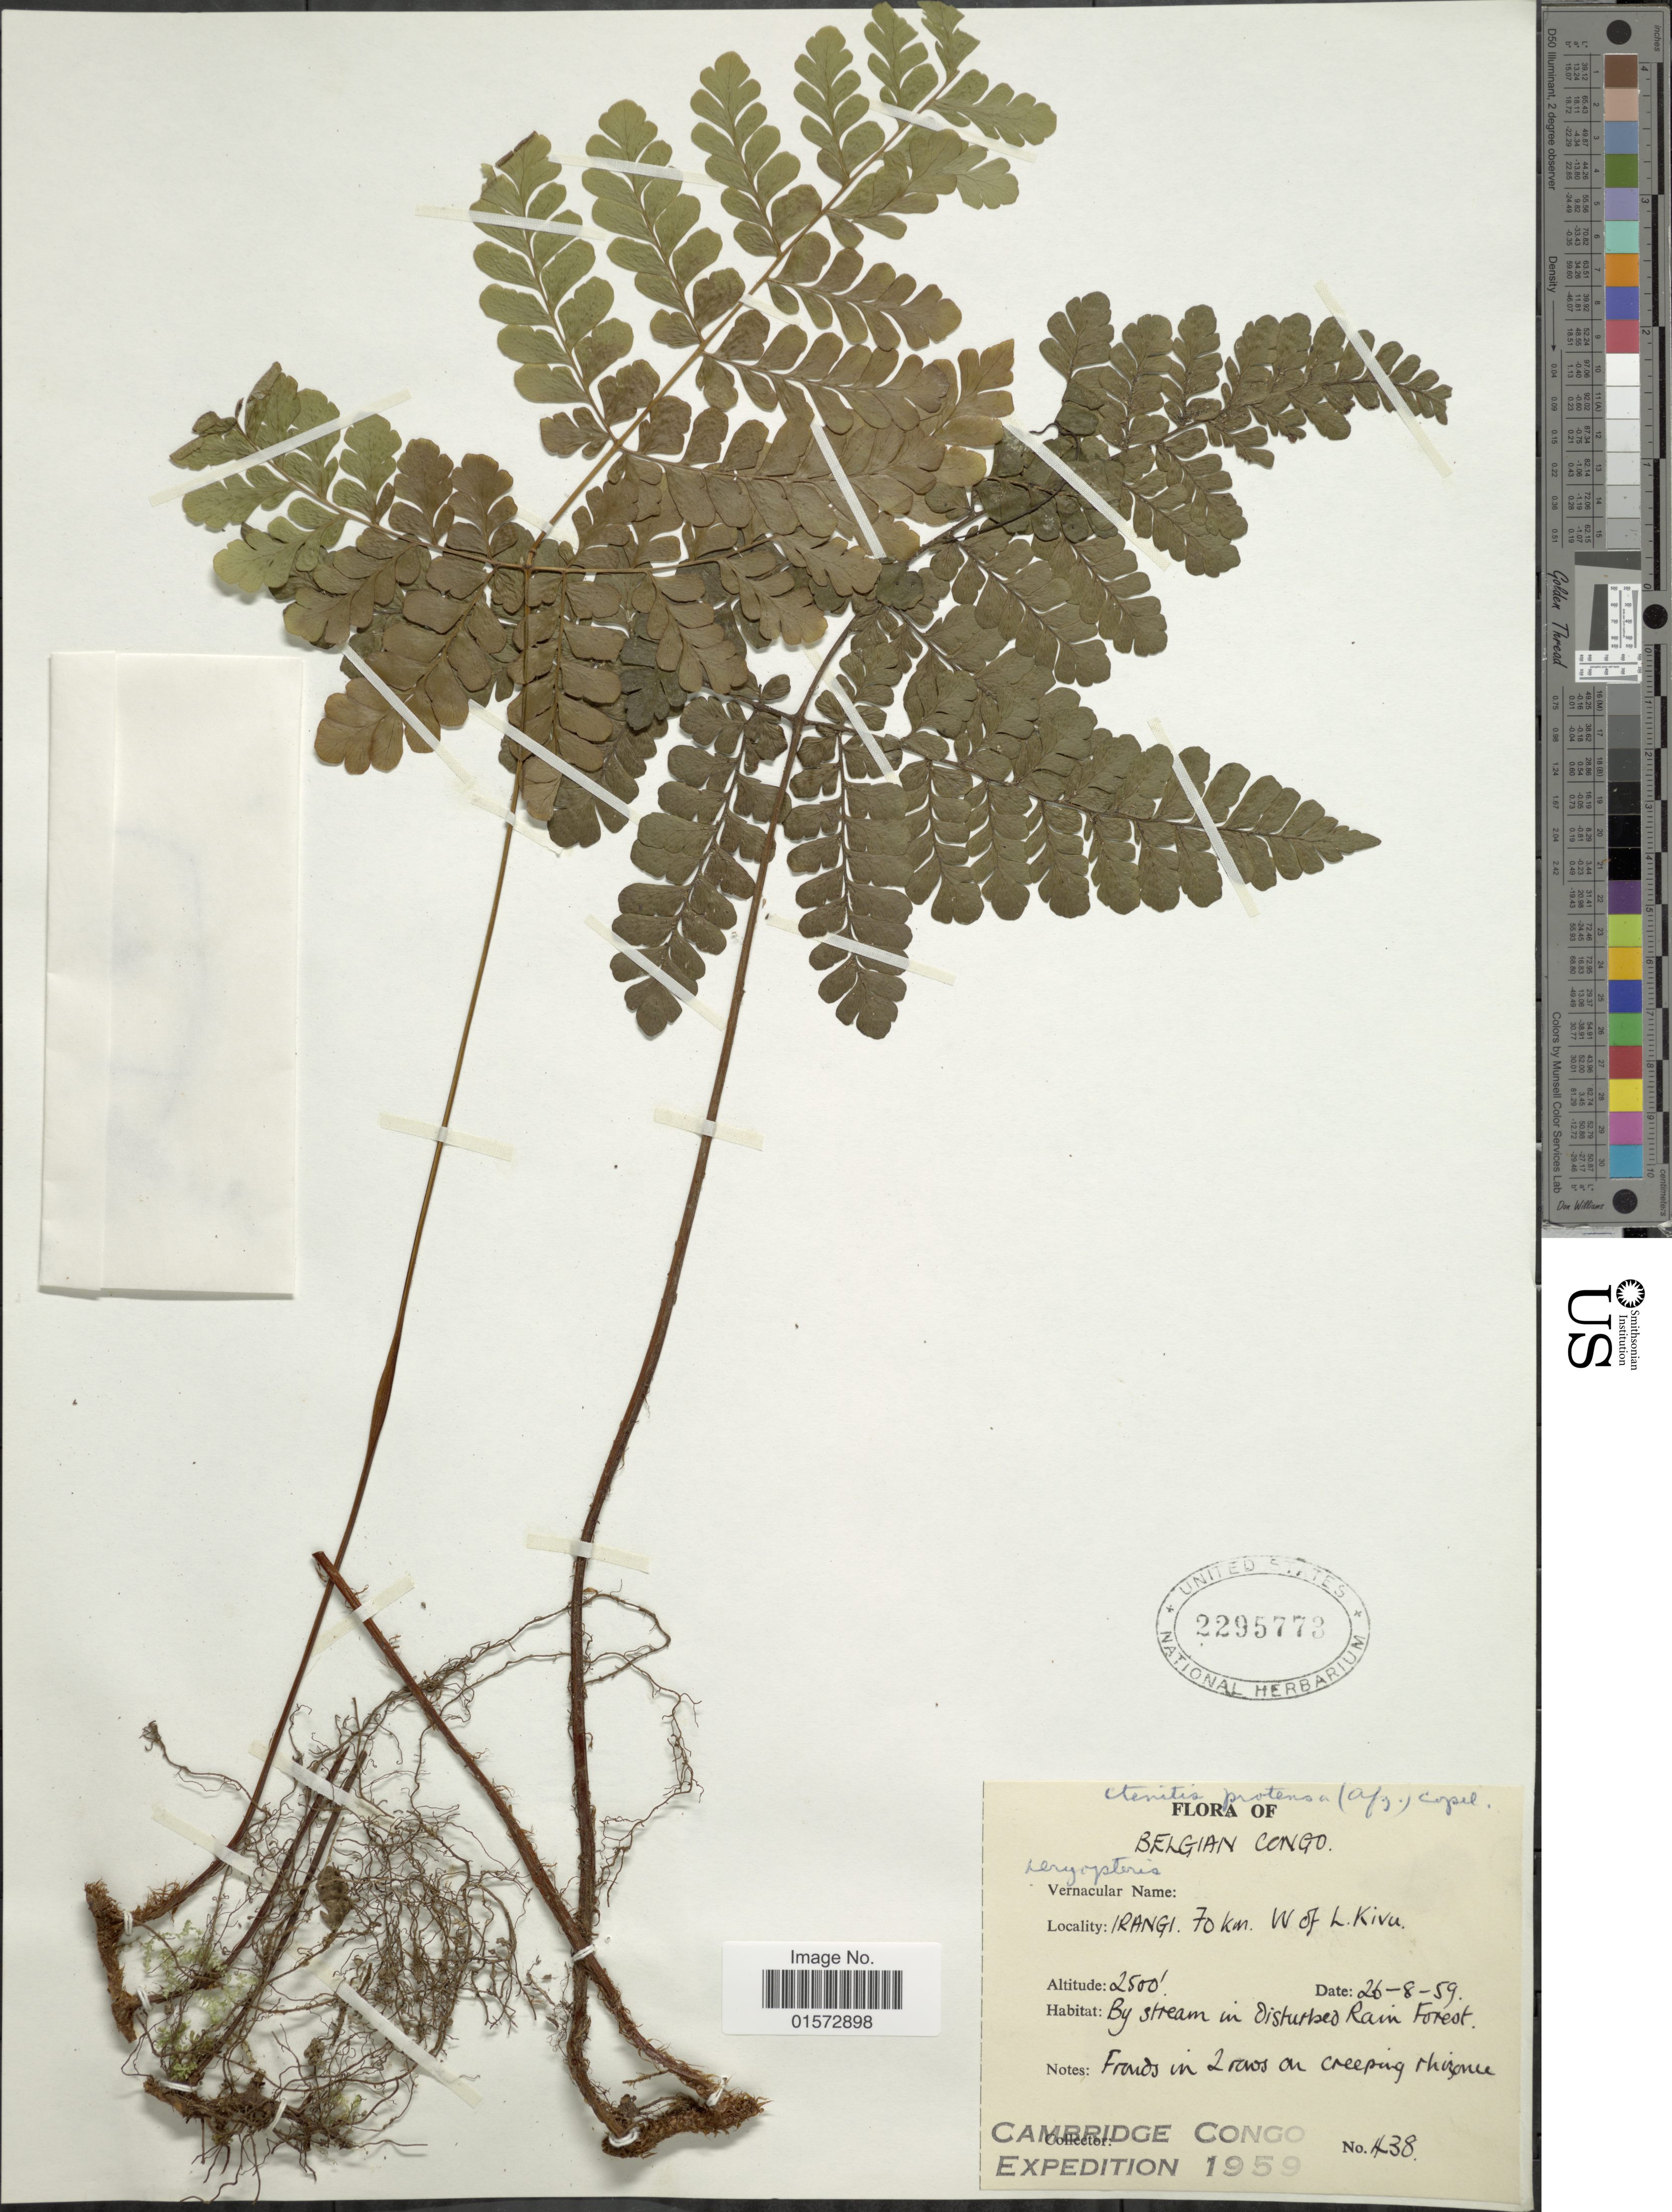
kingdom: Plantae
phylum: Tracheophyta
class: Polypodiopsida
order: Polypodiales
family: Tectariaceae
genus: Triplophyllum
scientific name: Triplophyllum protensum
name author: (Sw.) Holttum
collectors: Cambridge Congo Expedition 1959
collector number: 438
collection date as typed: Transcribed d/m/y: 26/8/59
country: Congo, Democratic Republic of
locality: Belgian Congo, Irangi, 70 km. W of L. Kivu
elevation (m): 762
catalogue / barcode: US 2295773